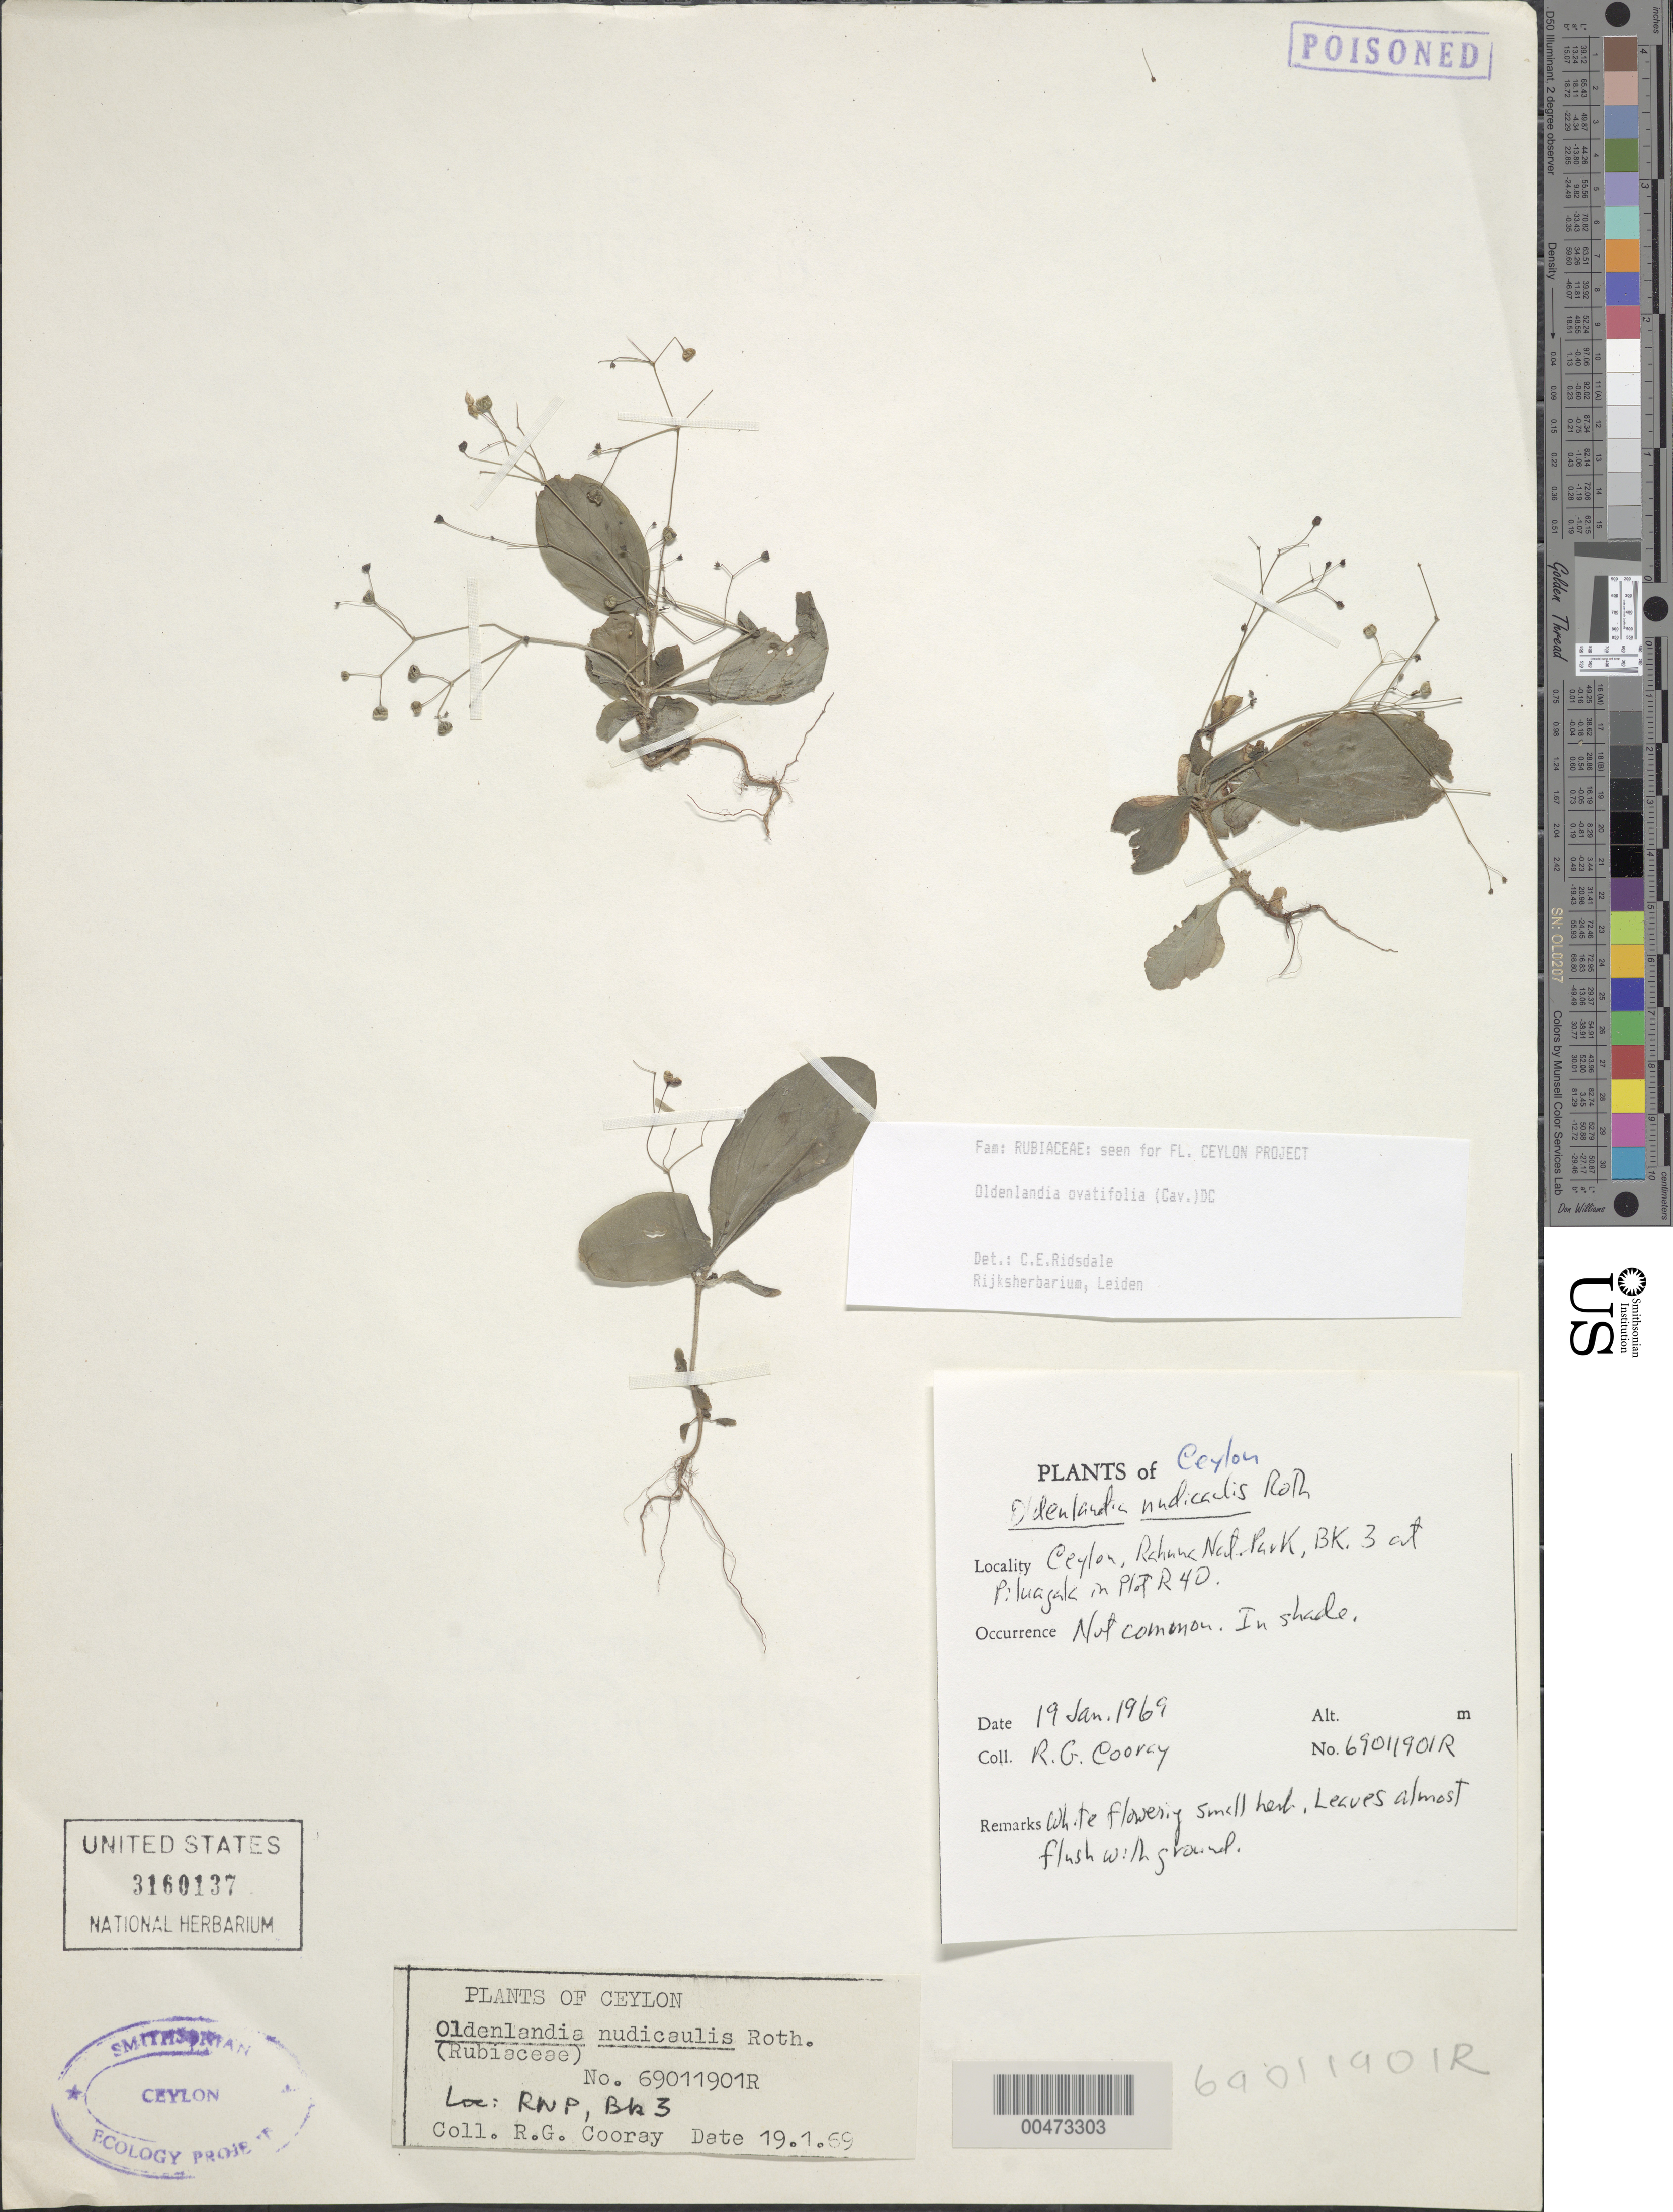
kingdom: Plantae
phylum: Tracheophyta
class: Magnoliopsida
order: Gentianales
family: Rubiaceae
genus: Oldenlandia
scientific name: Oldenlandia ovatifolia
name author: (Cav.) DC.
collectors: R. Cooray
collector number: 69011901R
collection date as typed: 19 Jan 1969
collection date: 1969-01-19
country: Sri Lanka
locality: Ruhana Nat'l. Park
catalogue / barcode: US 3160137